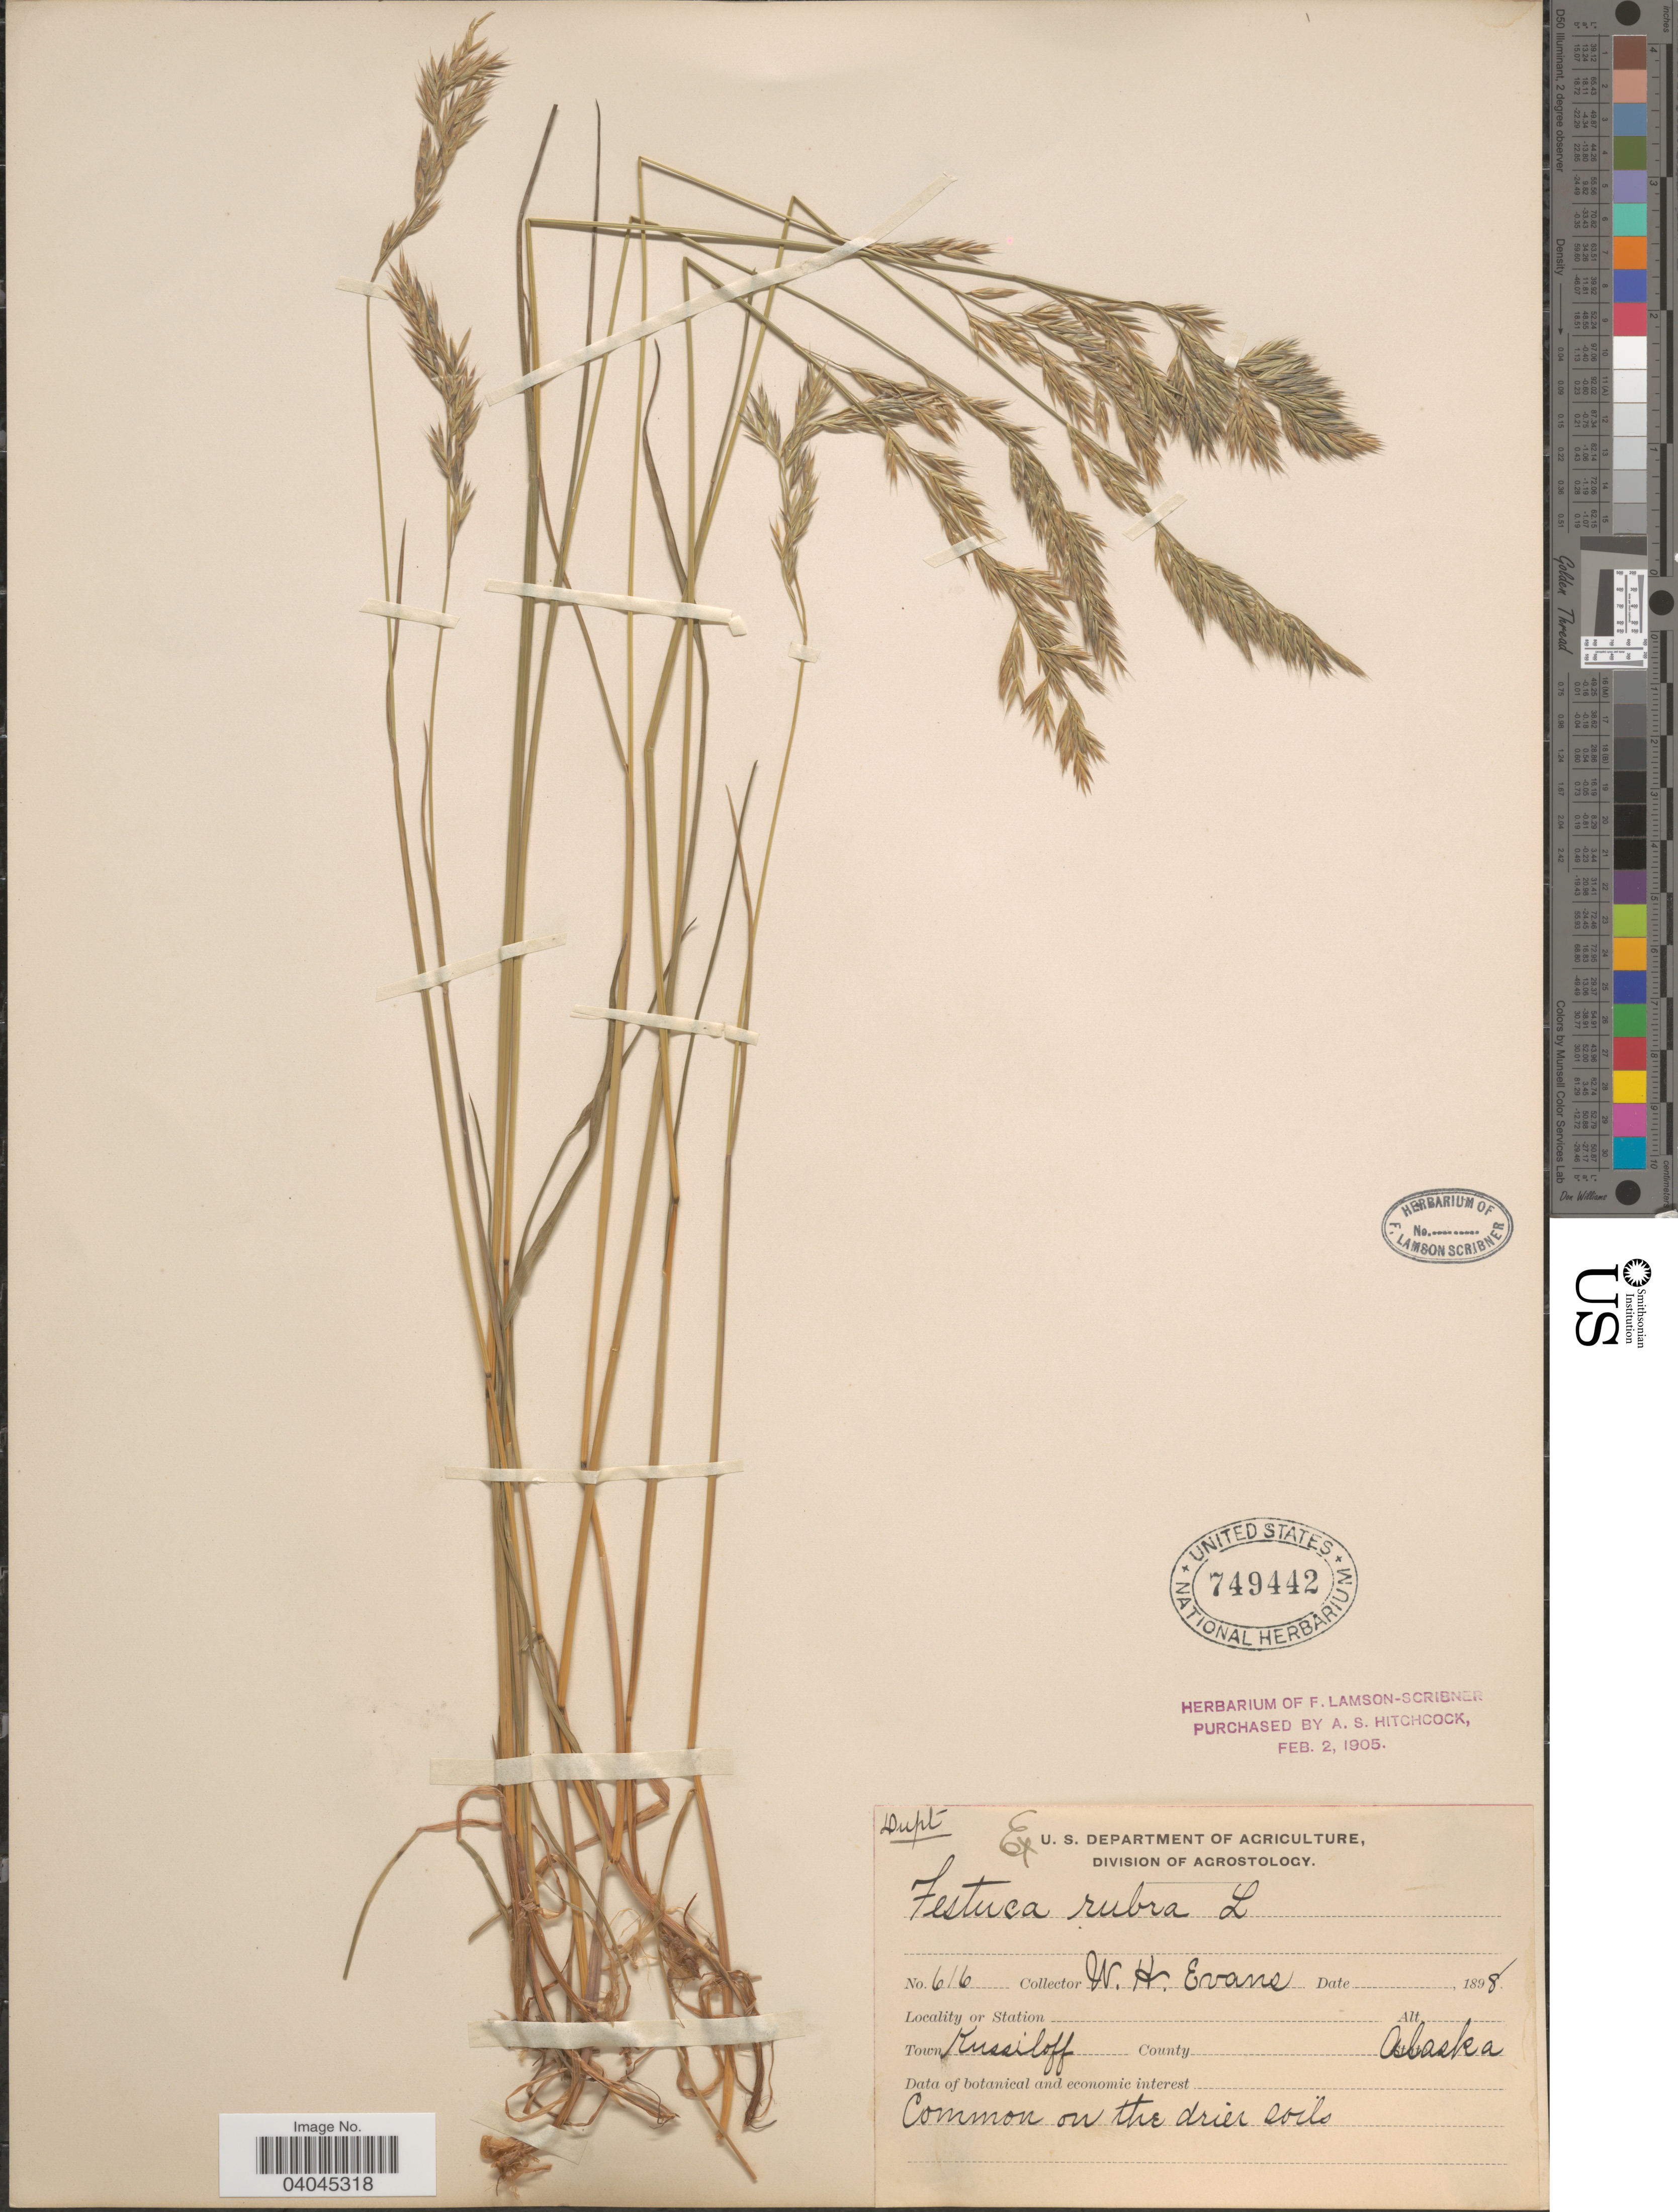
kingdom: Plantae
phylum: Tracheophyta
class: Liliopsida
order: Poales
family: Poaceae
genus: Festuca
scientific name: Festuca rubra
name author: L.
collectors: W. H. Evans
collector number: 616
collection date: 1898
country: United States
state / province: Alaska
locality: Kussiloff.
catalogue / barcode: US 749442